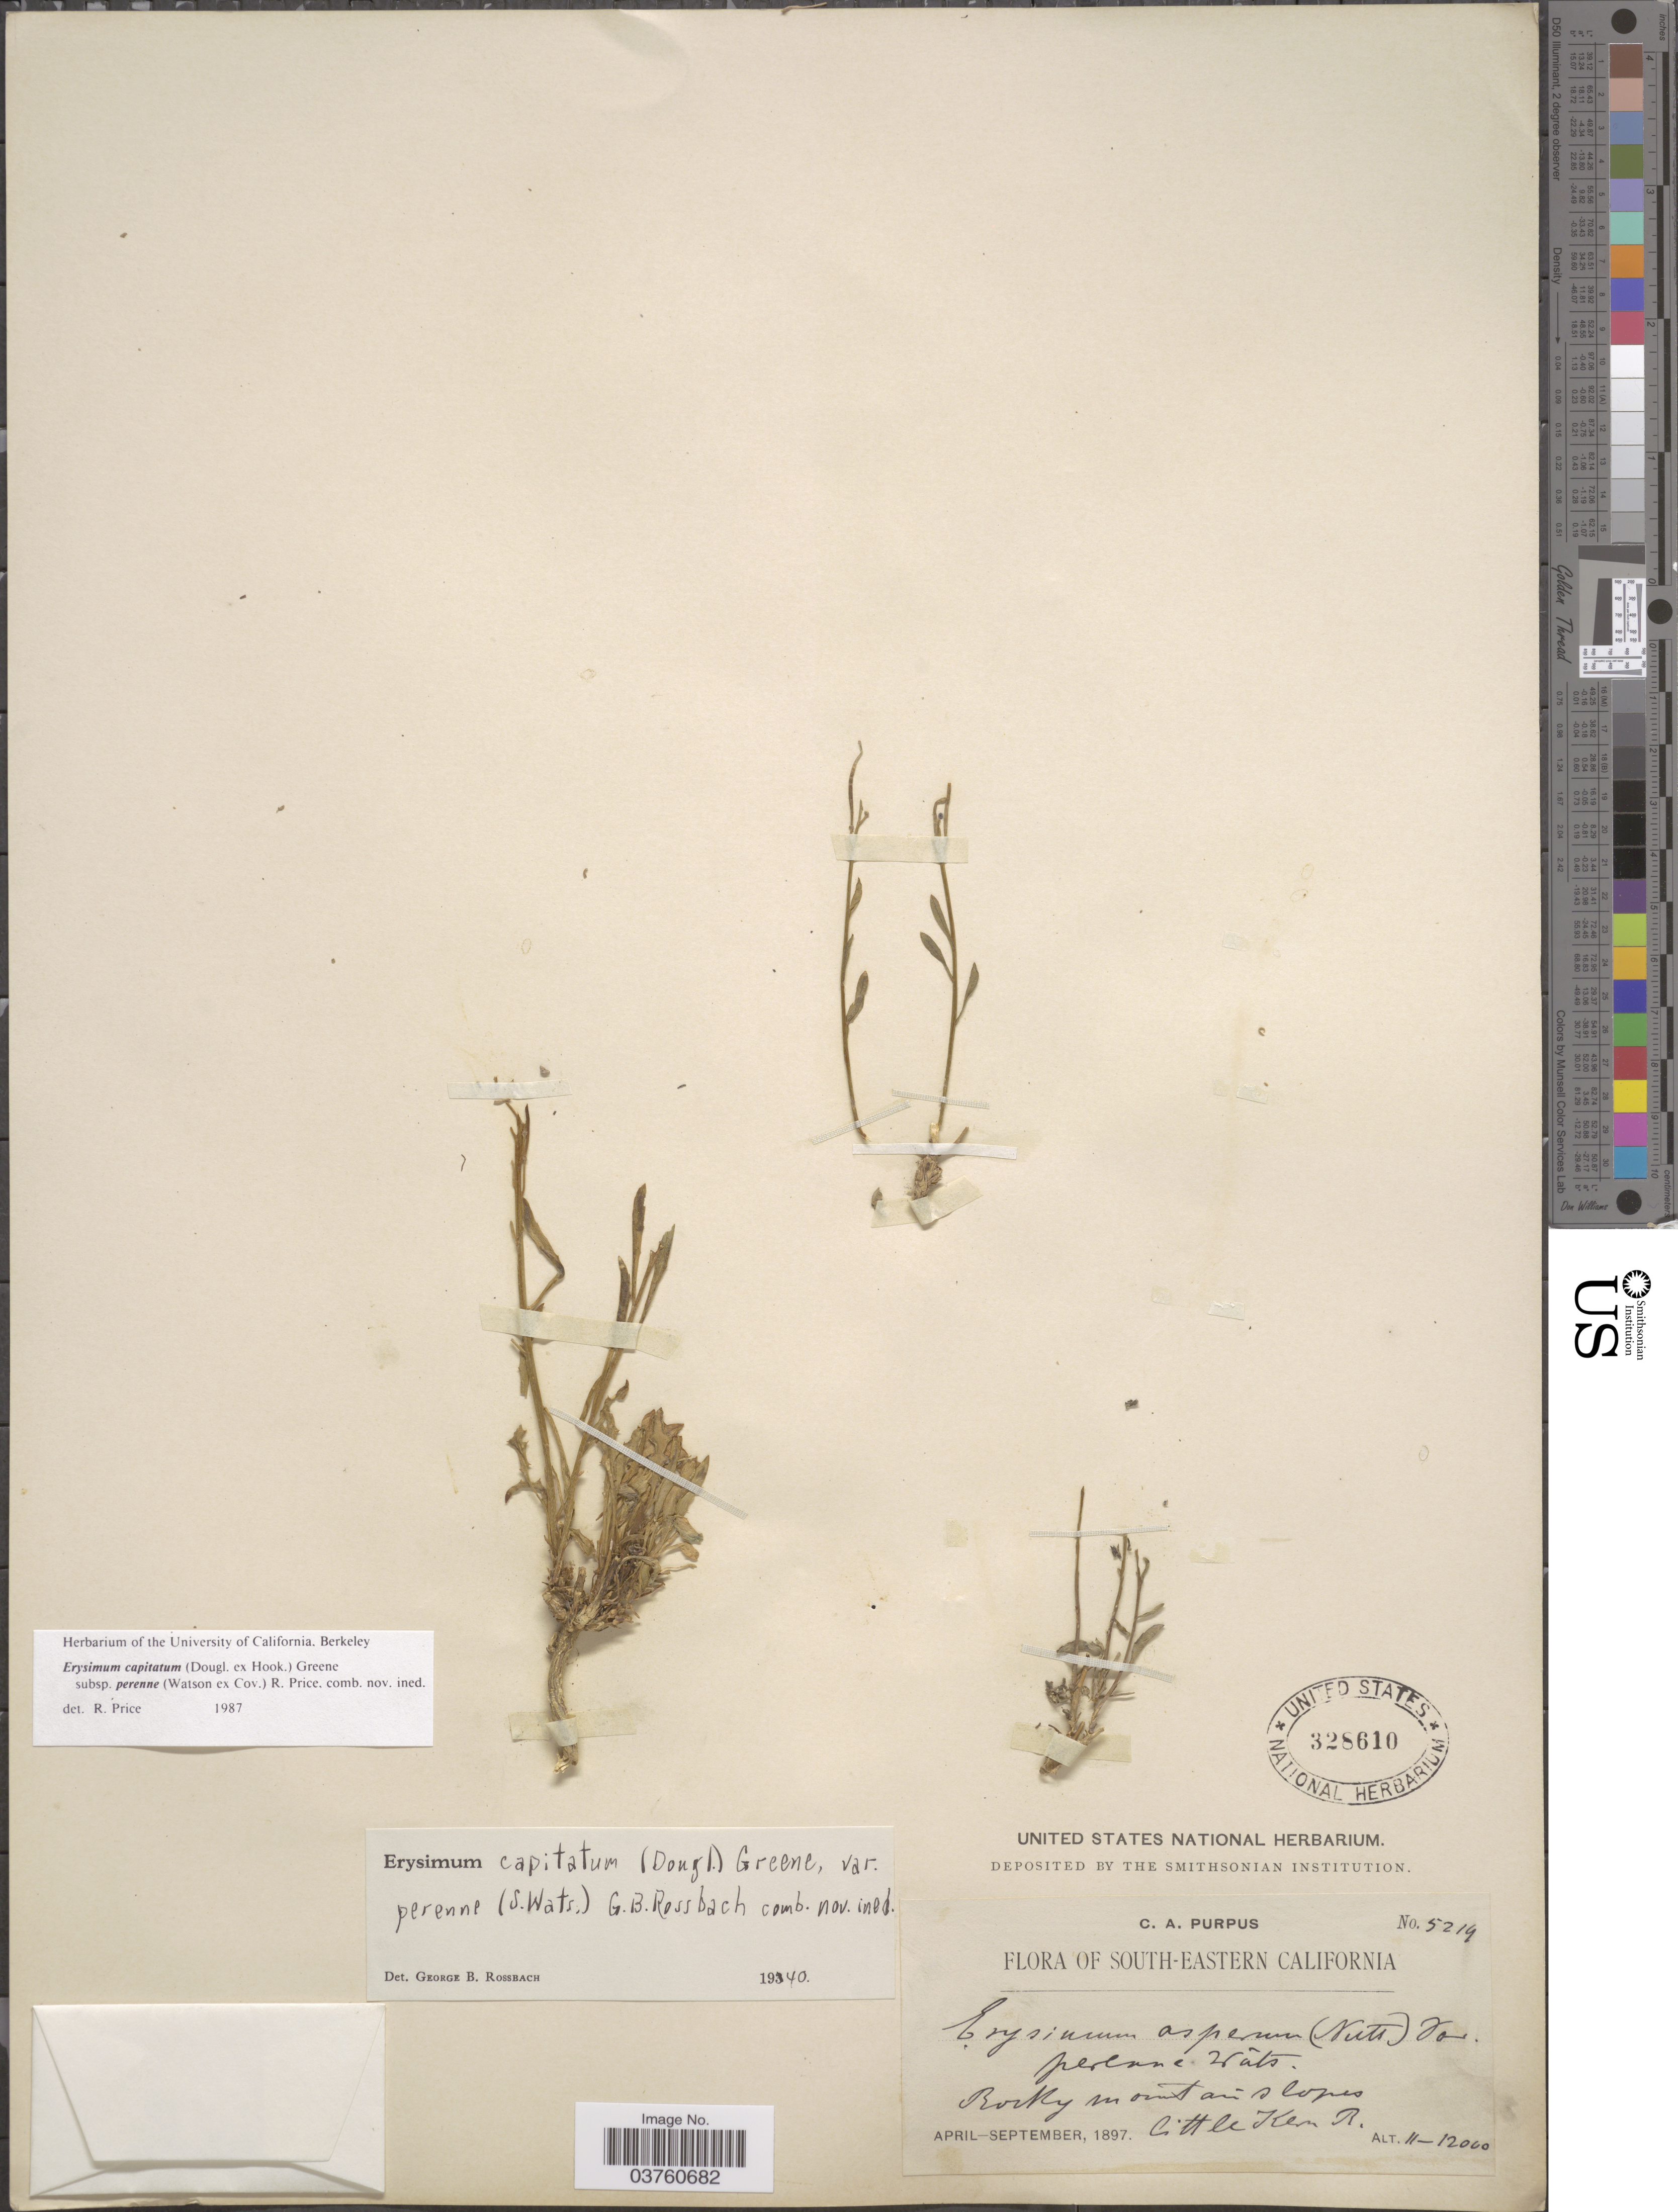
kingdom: Plantae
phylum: Tracheophyta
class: Magnoliopsida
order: Brassicales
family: Brassicaceae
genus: Erysimum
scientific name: Erysimum capitatum var. perenne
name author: (S. Watson ex Coville) R.J. Davis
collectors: C. A. Purpus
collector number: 5219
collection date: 1897-04/1897-09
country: United States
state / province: California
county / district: Kern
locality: South-Eastern California. Rocky mountain slopes Little Kern R.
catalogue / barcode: US 328610